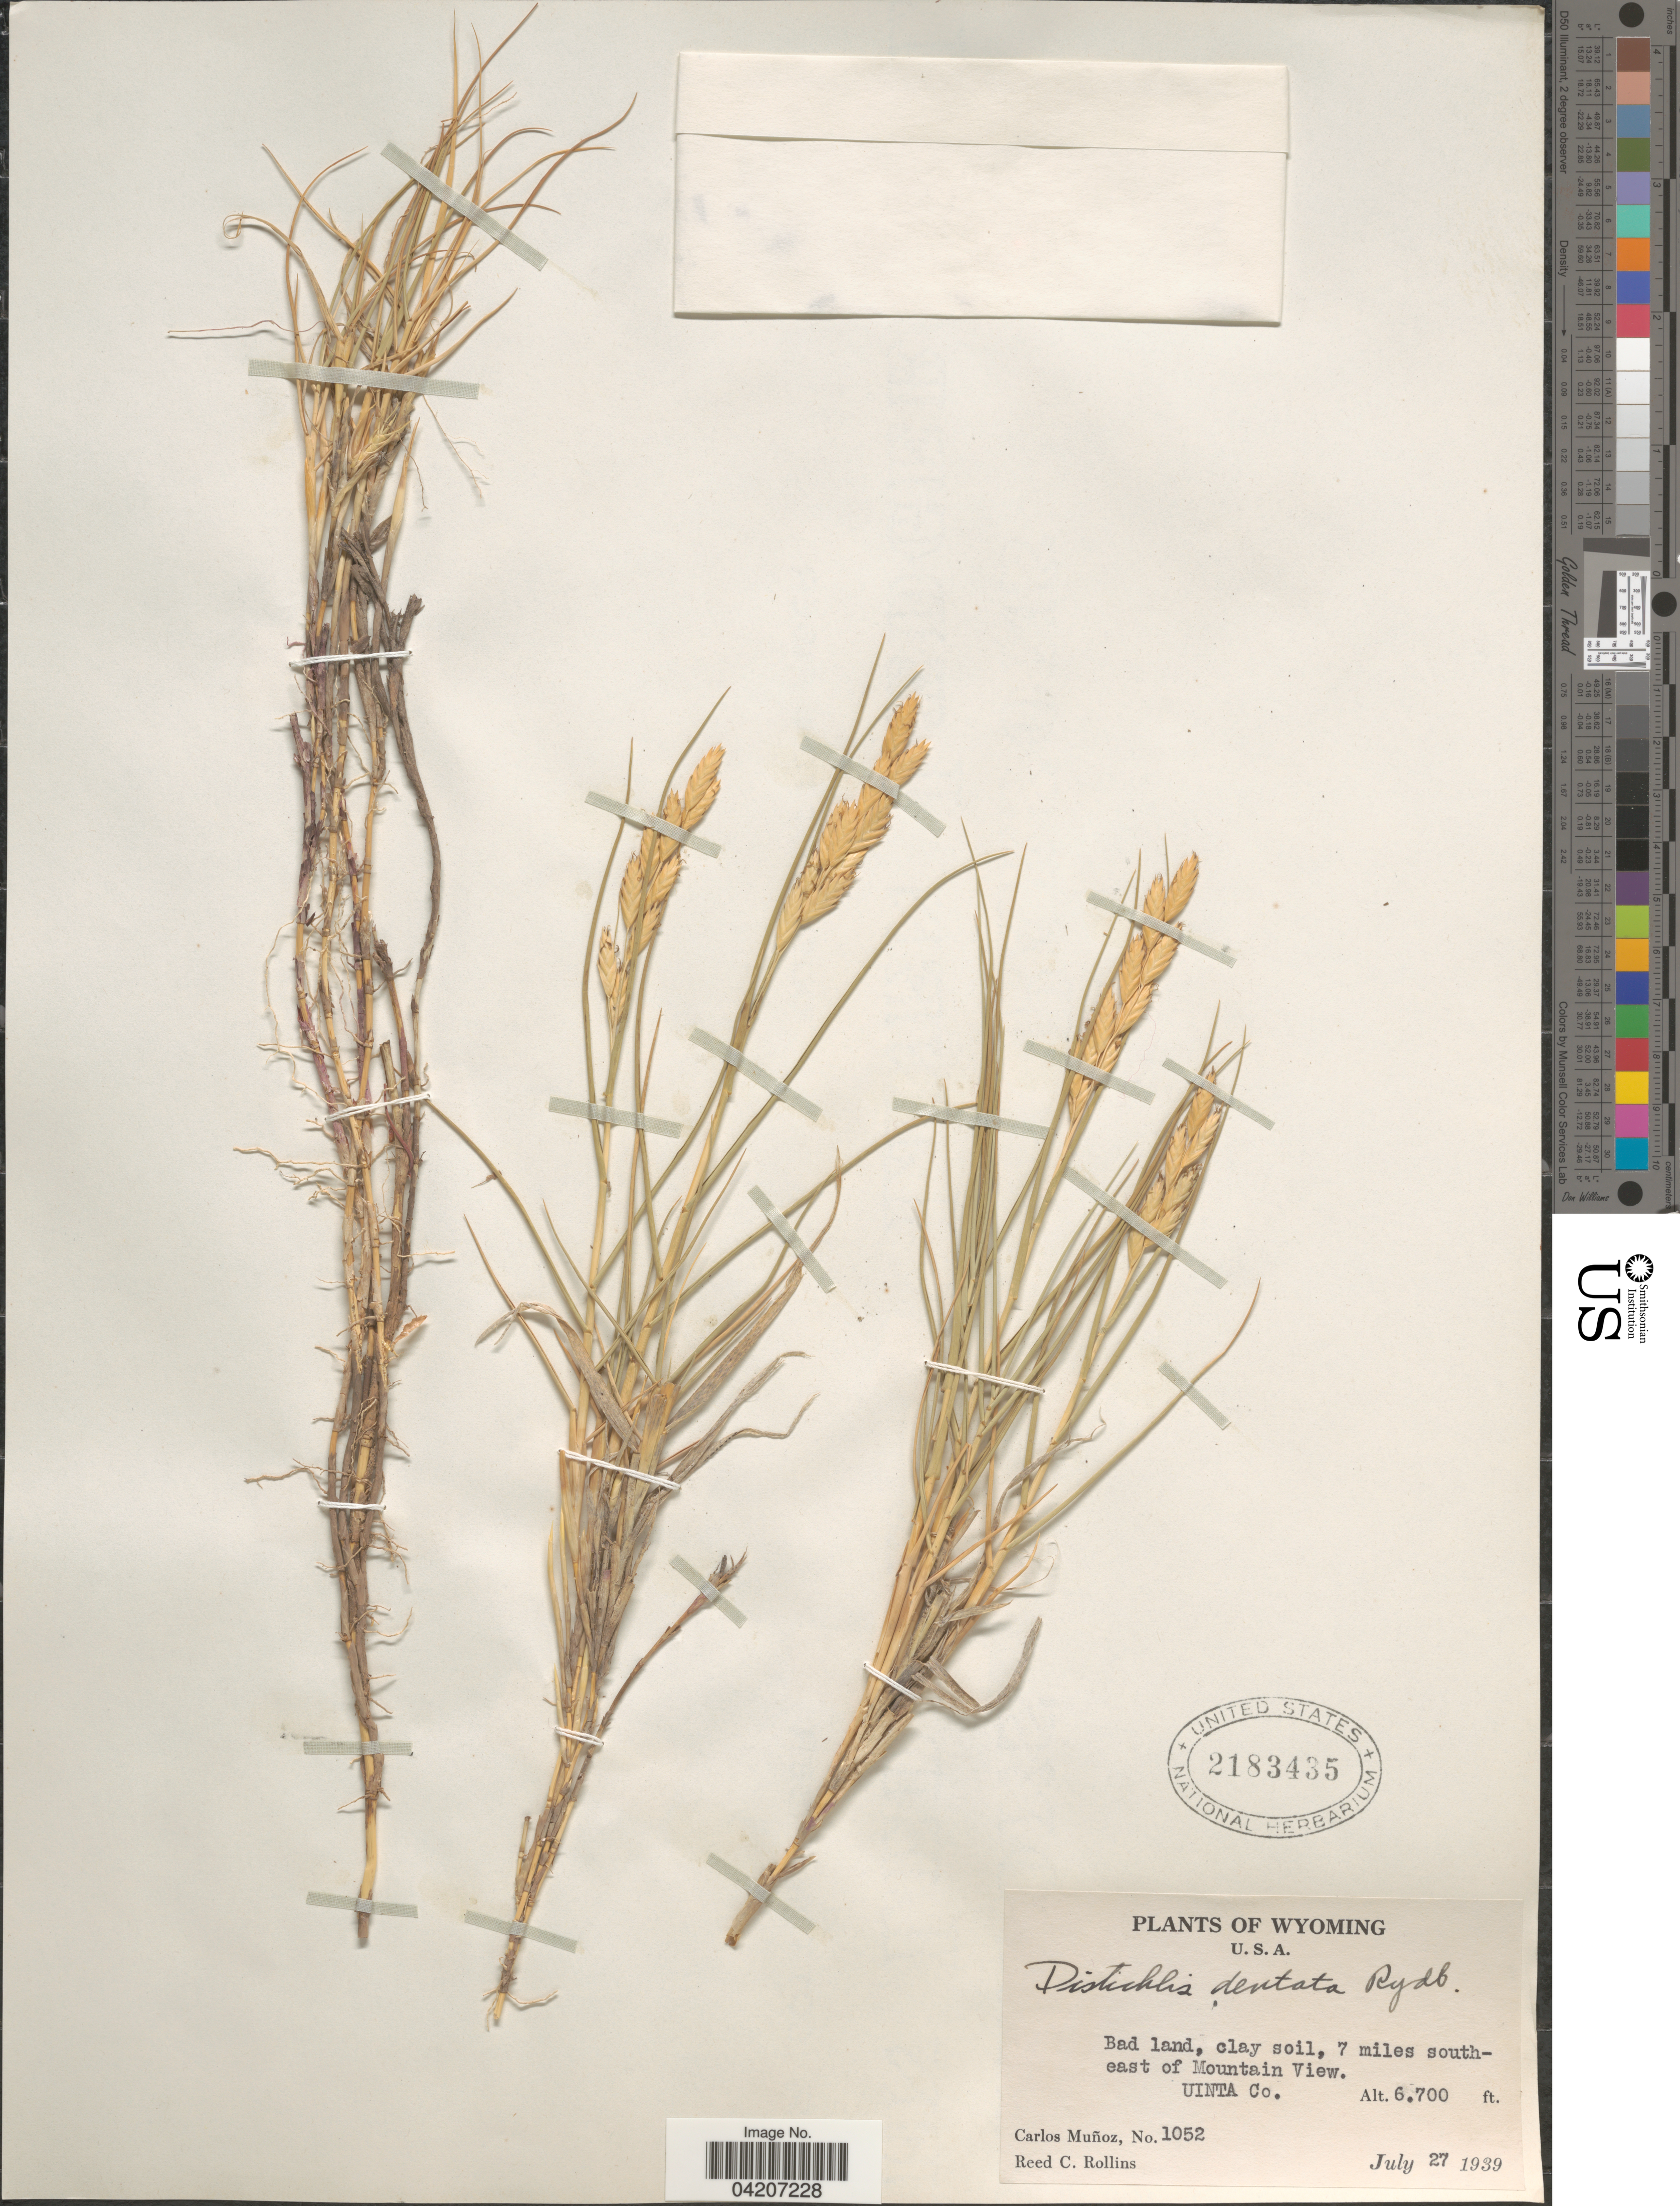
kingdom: Plantae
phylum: Tracheophyta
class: Liliopsida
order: Poales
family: Poaceae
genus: Distichlis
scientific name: Distichlis spicata subsp. stricta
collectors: C. Muñoz & R. C. Rollins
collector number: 1052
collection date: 1939-07-27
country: United States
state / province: Wyoming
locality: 7 miles southeast of Mountain View. Uinta Co.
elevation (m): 2042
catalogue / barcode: US 2183435